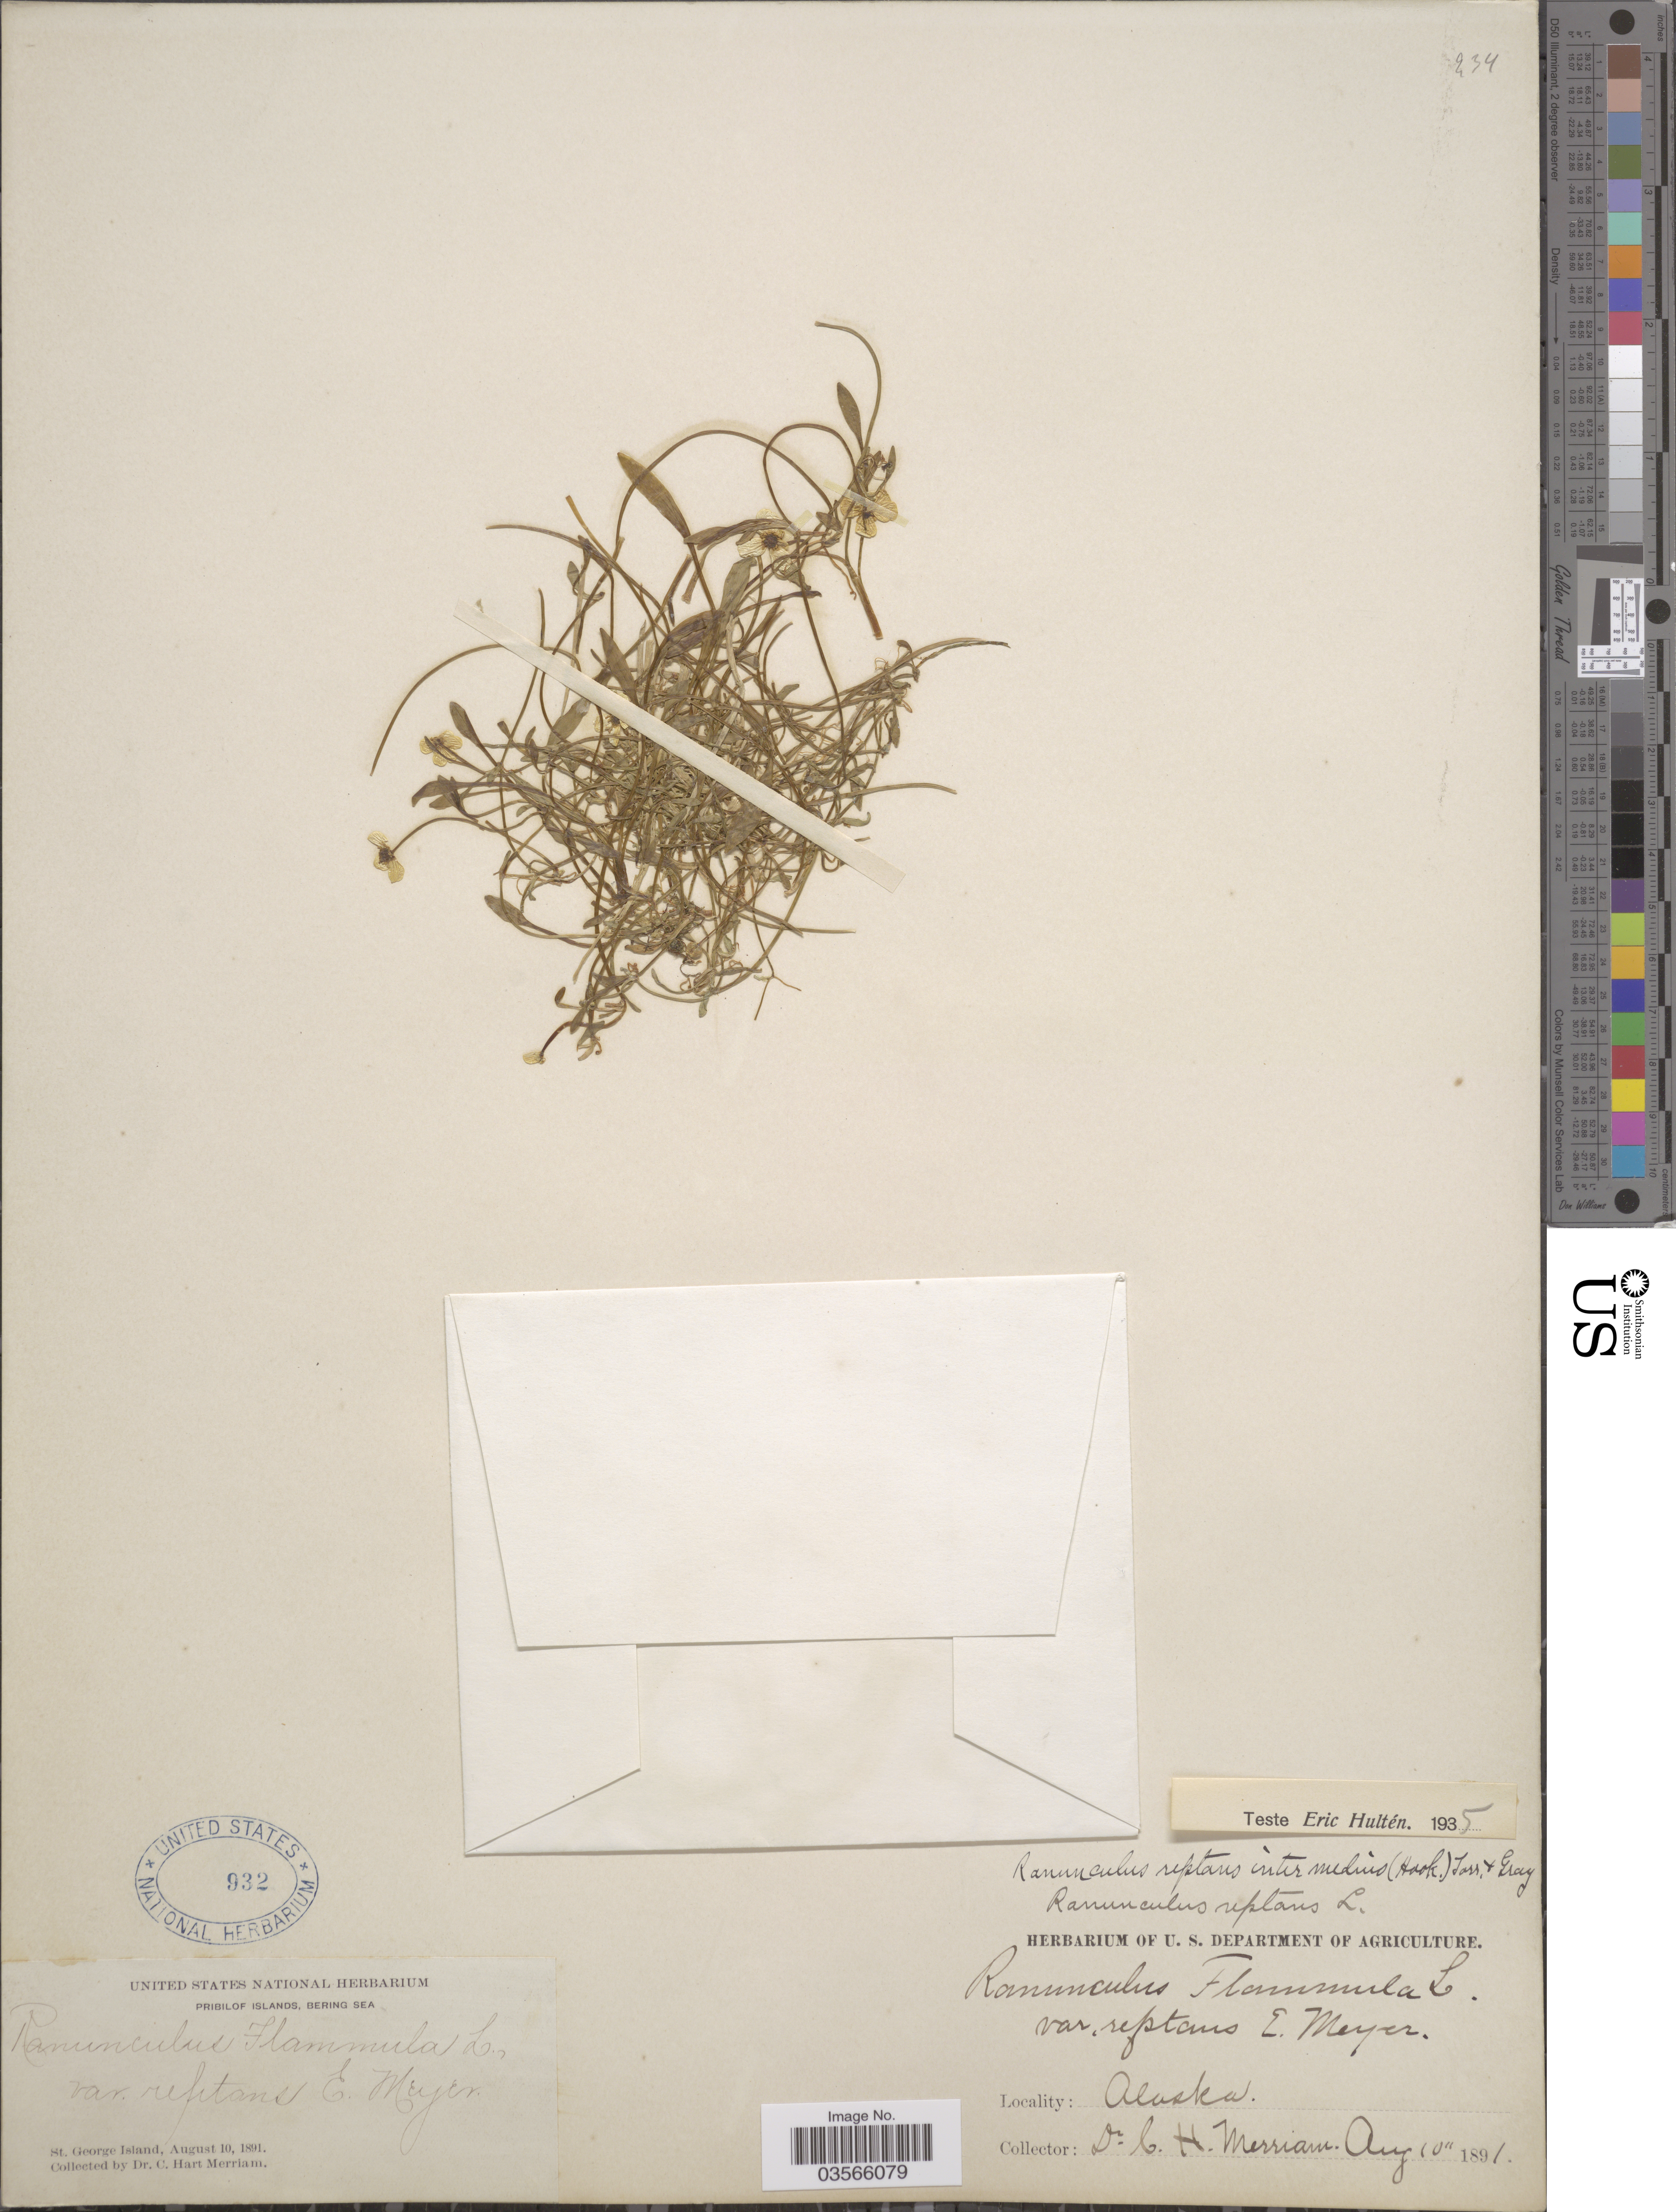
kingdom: Plantae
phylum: Tracheophyta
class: Magnoliopsida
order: Ranunculales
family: Ranunculaceae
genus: Ranunculus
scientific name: Ranunculus flammula var. filiformis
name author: (Michx.) Hook.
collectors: C. Merriam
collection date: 1891-08-10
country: United States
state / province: Alaska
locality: Pribilof Islands, Bering Sea. St. George Island.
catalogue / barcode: US 932